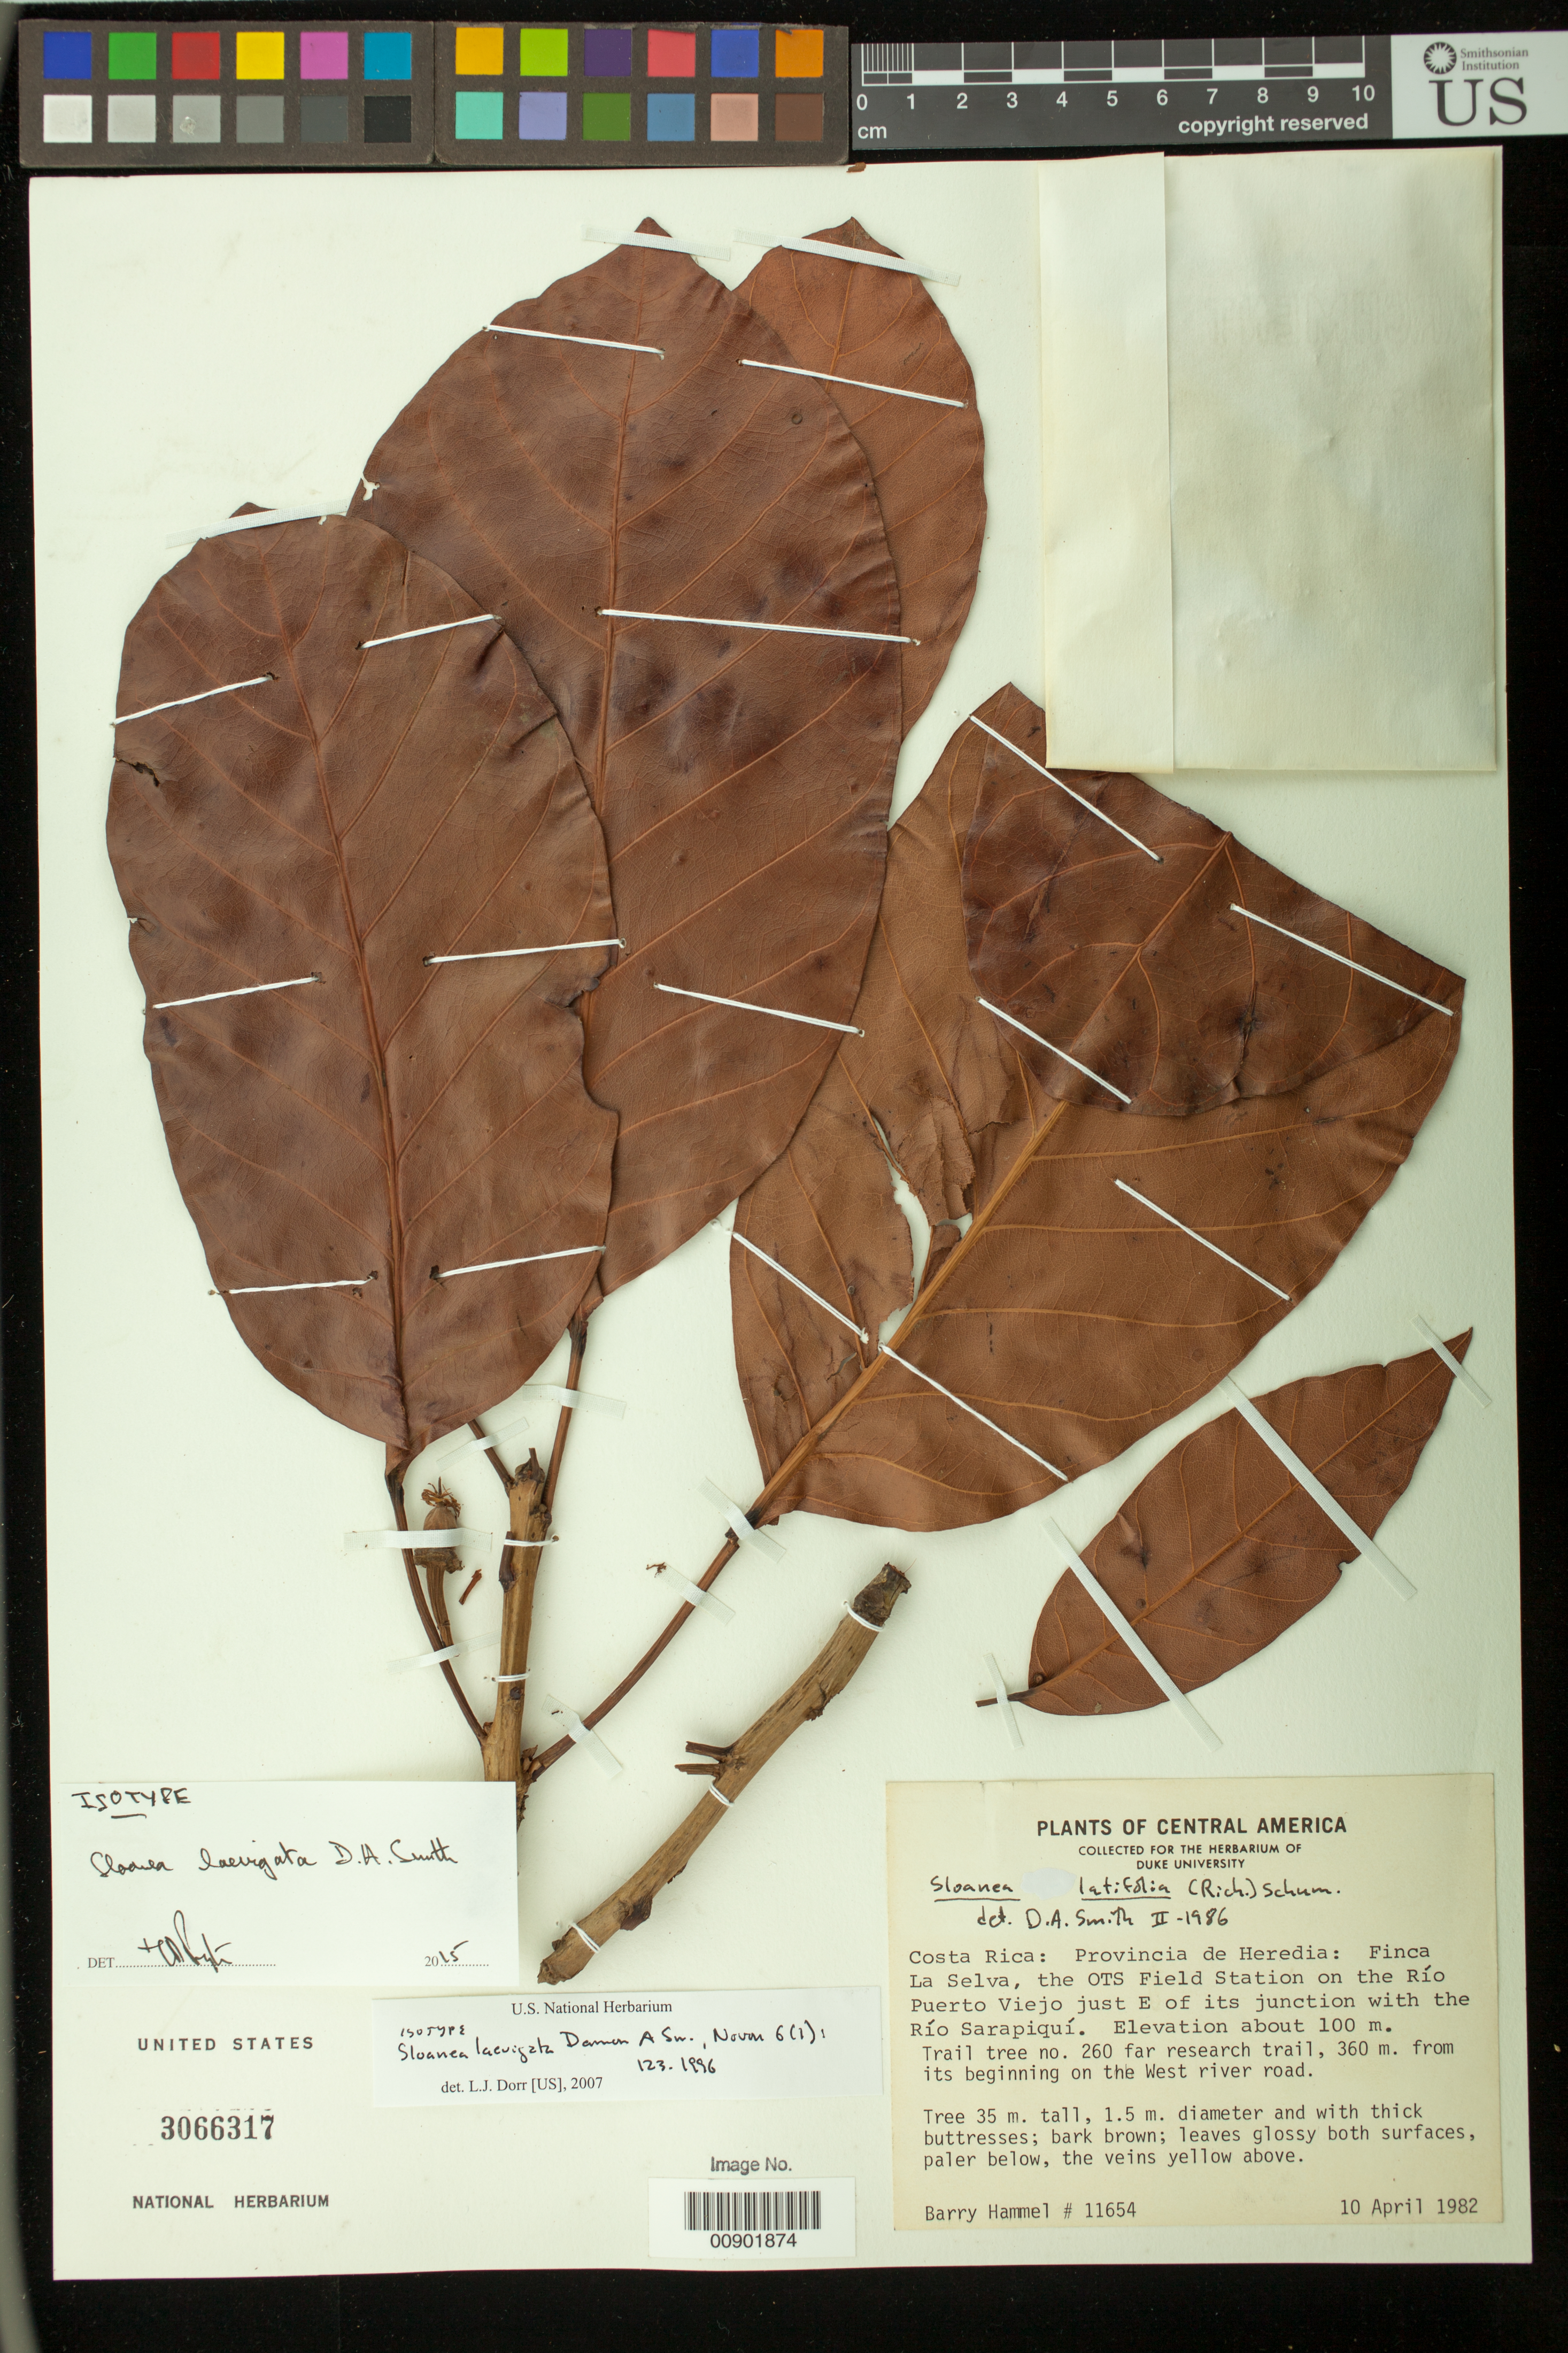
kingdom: Plantae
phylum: Tracheophyta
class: Magnoliopsida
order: Oxalidales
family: Elaeocarpaceae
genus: Sloanea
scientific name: Sloanea laevigata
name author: Dam. A. Sm.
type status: Isotype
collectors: B. Hammel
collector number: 11654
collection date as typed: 10 Apr 1982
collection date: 1982-04-10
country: Costa Rica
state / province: Heredia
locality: Provincia de Heredia: Finca La Selva, the OTS Field Station on the Río Puerto Viejo just E of its junction with the Río Sarapiquí. Trail tree no. 260 far research trail, 360 m from its beginning on the West river road.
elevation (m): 100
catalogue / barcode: US 3066317